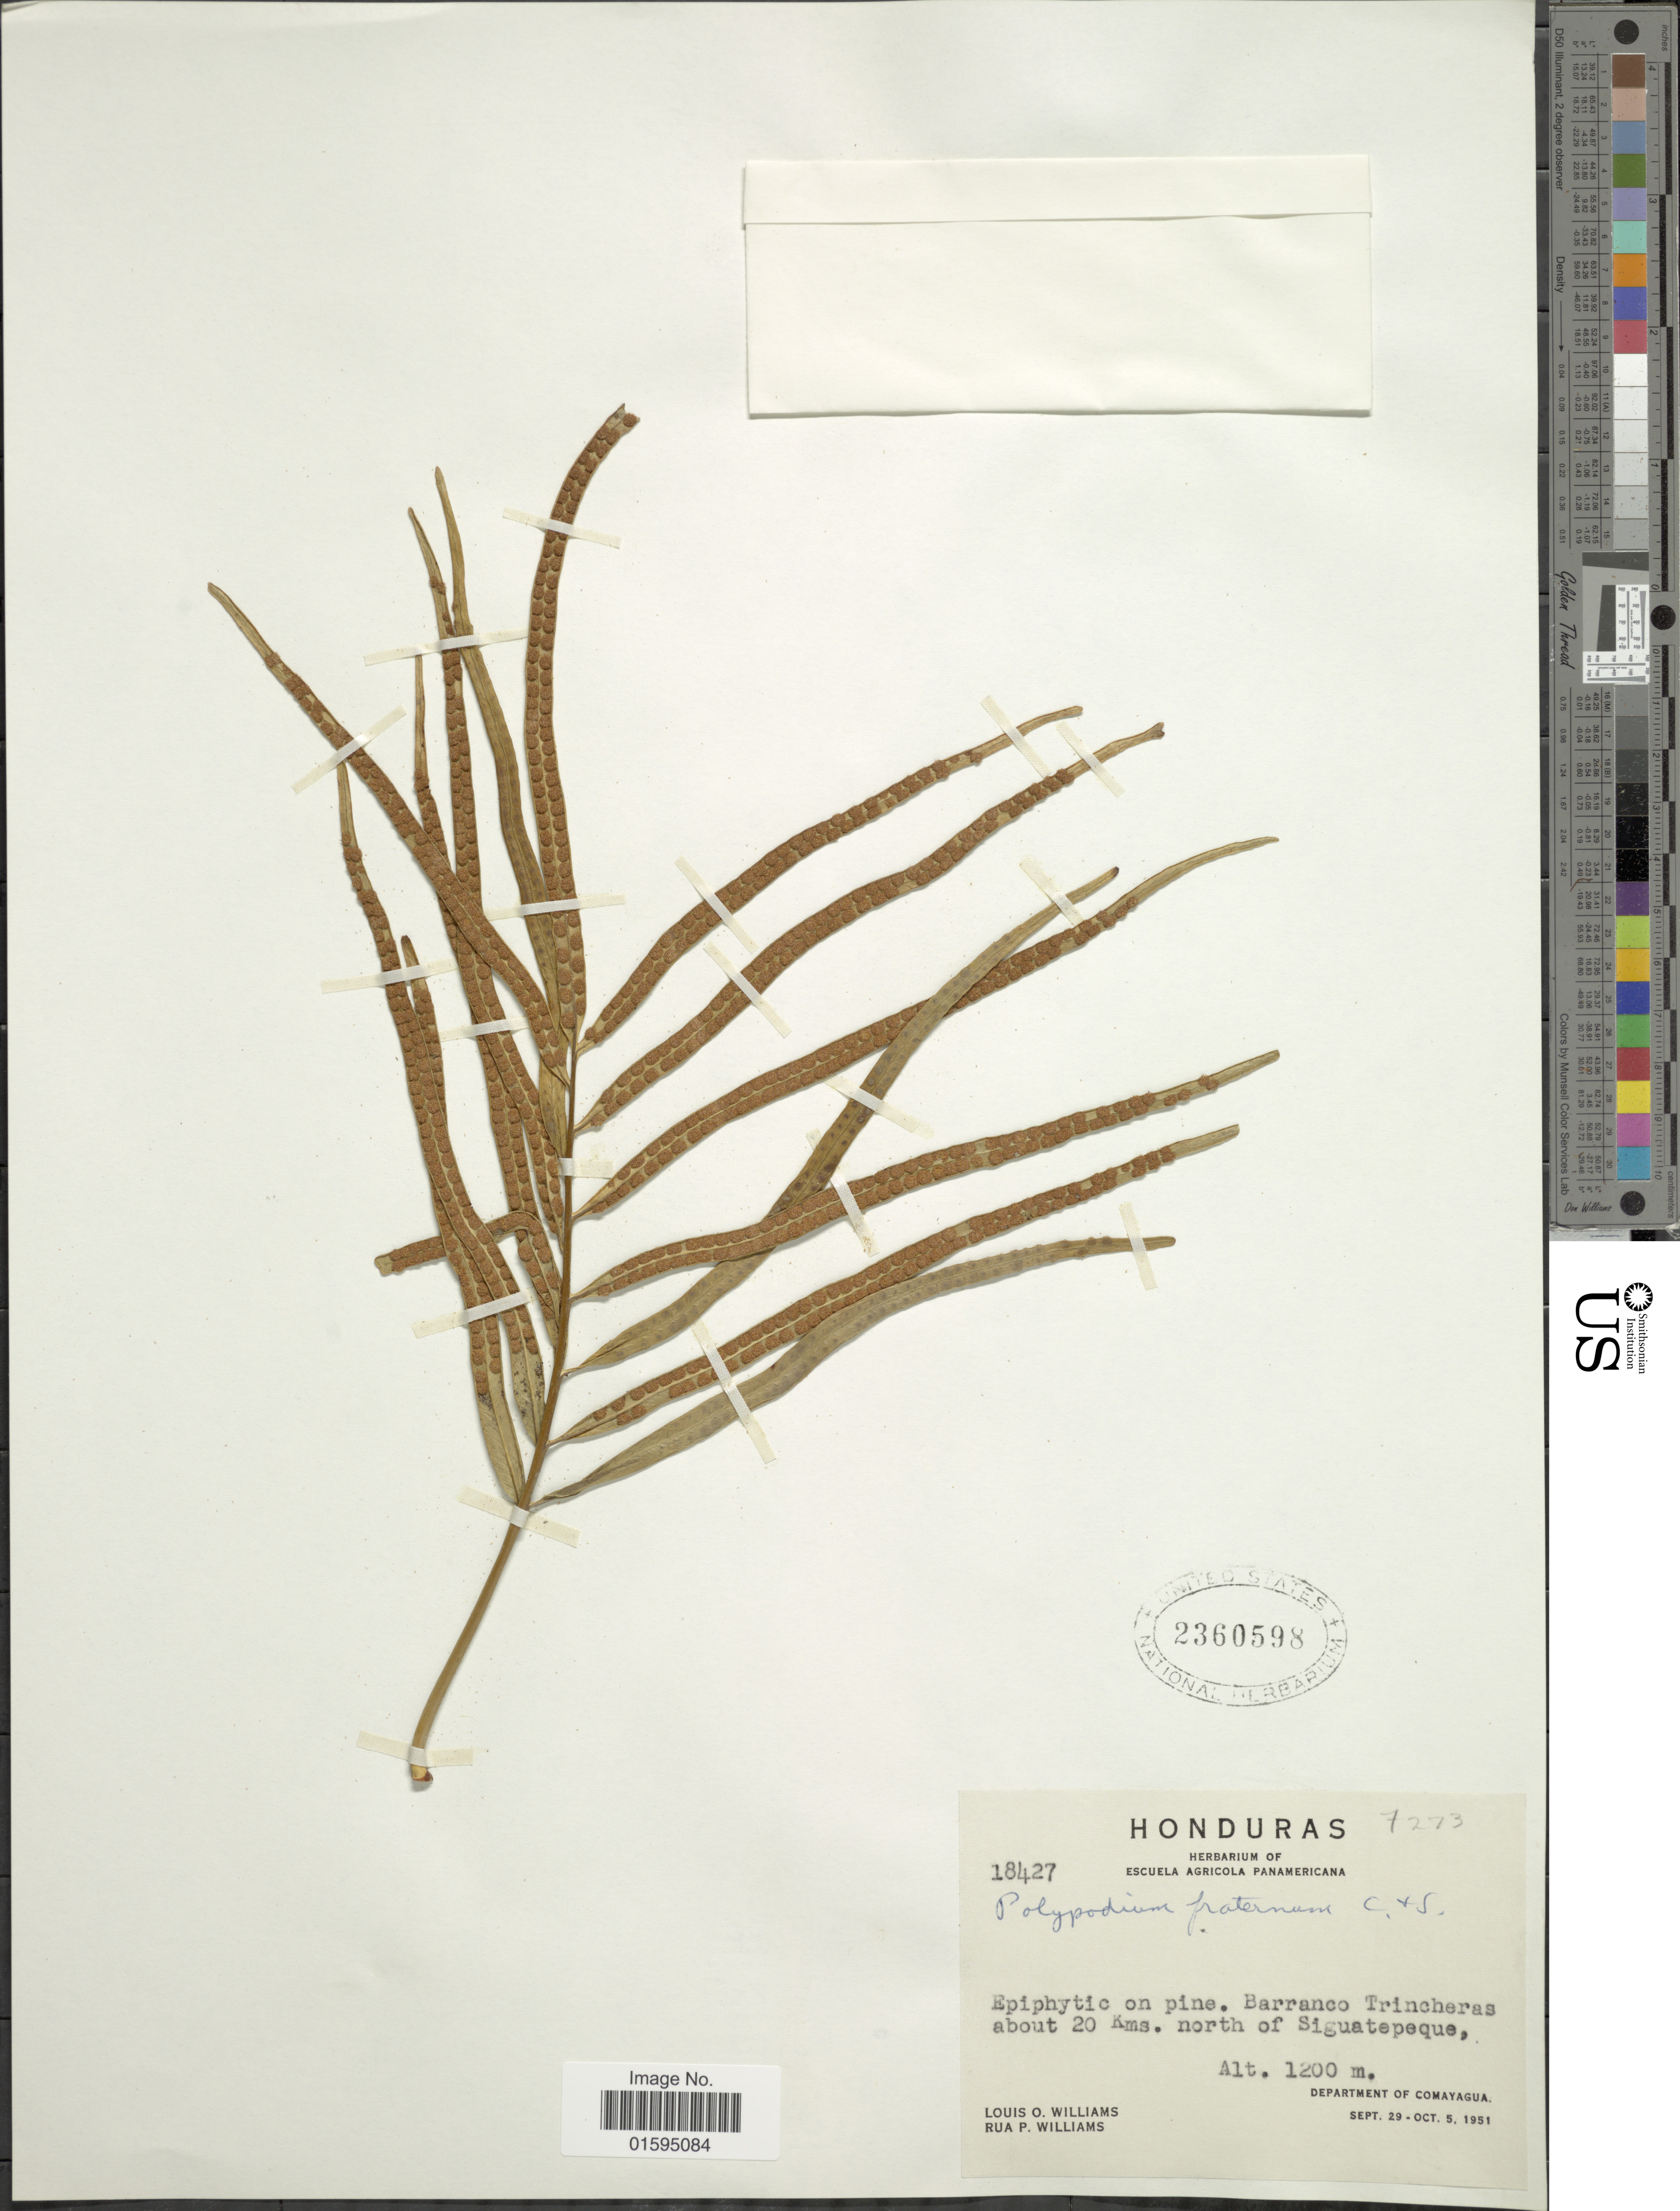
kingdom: Plantae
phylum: Tracheophyta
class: Polypodiopsida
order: Polypodiales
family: Polypodiaceae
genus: Polypodium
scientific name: Polypodium fraternum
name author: Schltdl. & Cham.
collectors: L. O. Williams & R. P. Williams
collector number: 18427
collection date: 1951-09-29/1951-10-05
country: Honduras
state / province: Comayagua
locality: Barranco Trincheras about 20 Kms. north of Siguatepeque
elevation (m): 1200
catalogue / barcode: US 2360598